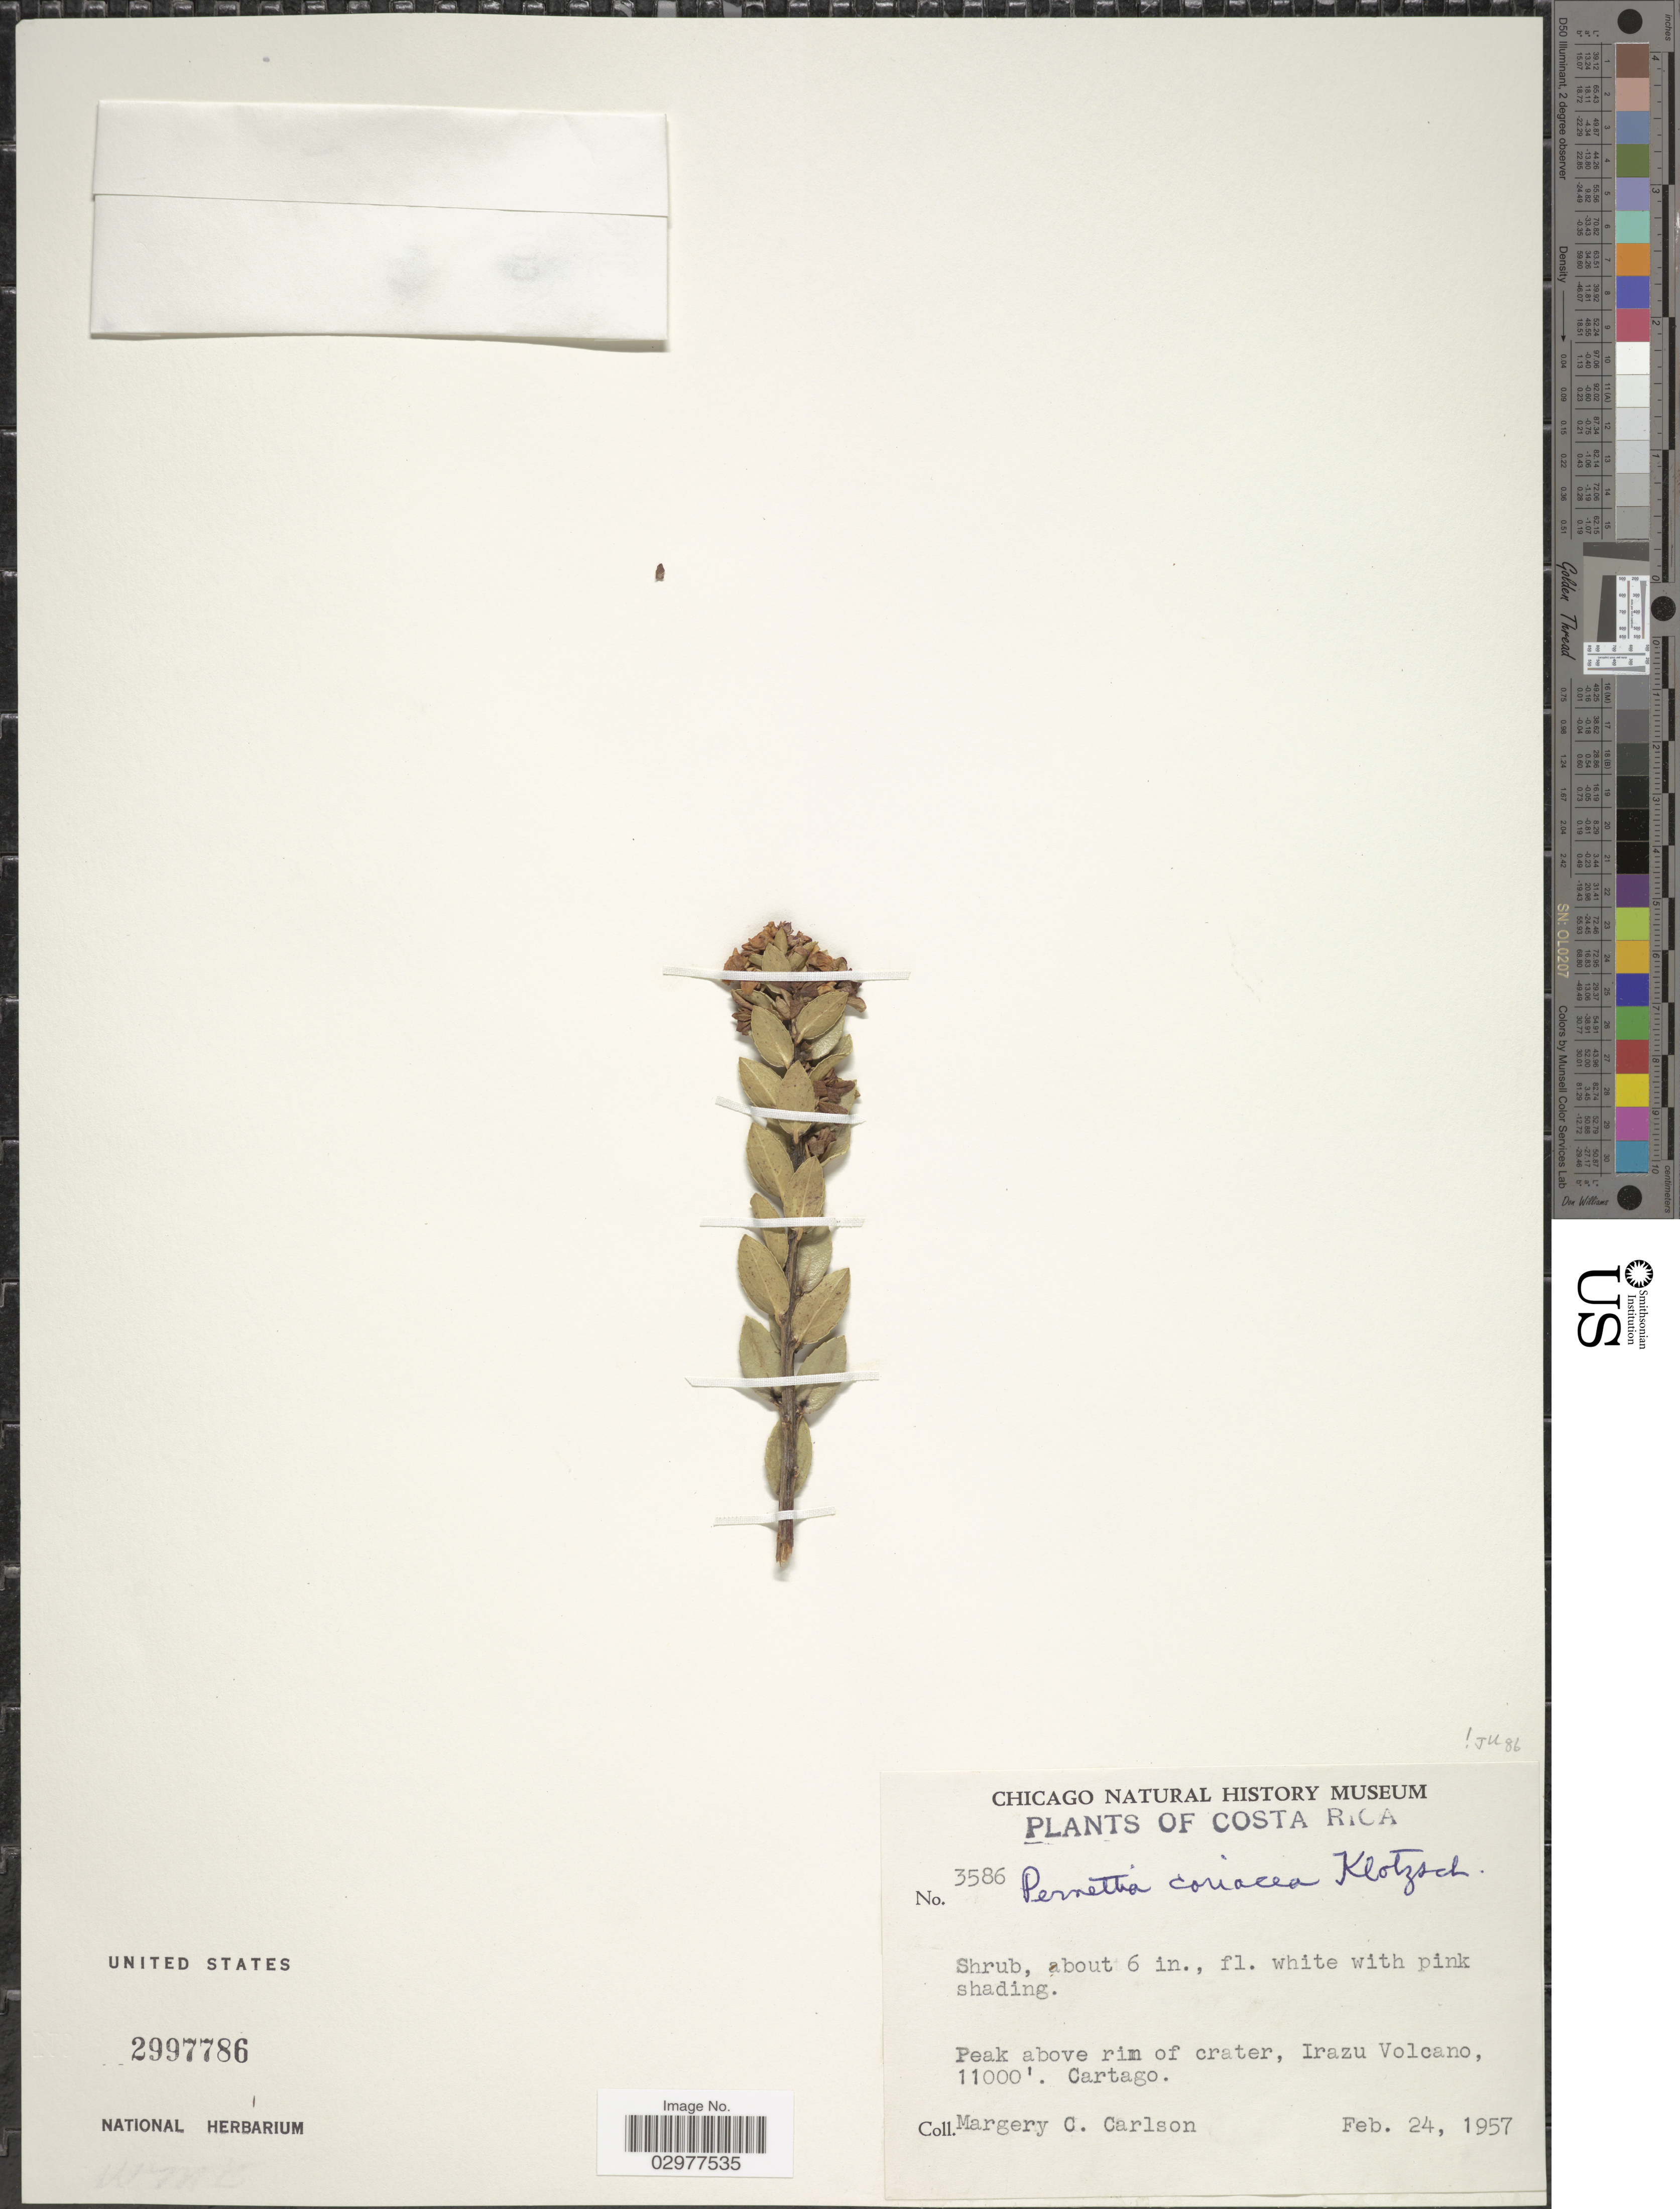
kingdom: Plantae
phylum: Tracheophyta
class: Magnoliopsida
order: Ericales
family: Ericaceae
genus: Pernettya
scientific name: Pernettya prostrata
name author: (Cav.) DC.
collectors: M. C. Carlson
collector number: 3586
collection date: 1957-02-24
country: Costa Rica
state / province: Cartago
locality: Peak above rim of crater, Irazu Volcano.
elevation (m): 3353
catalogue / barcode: US 2997786